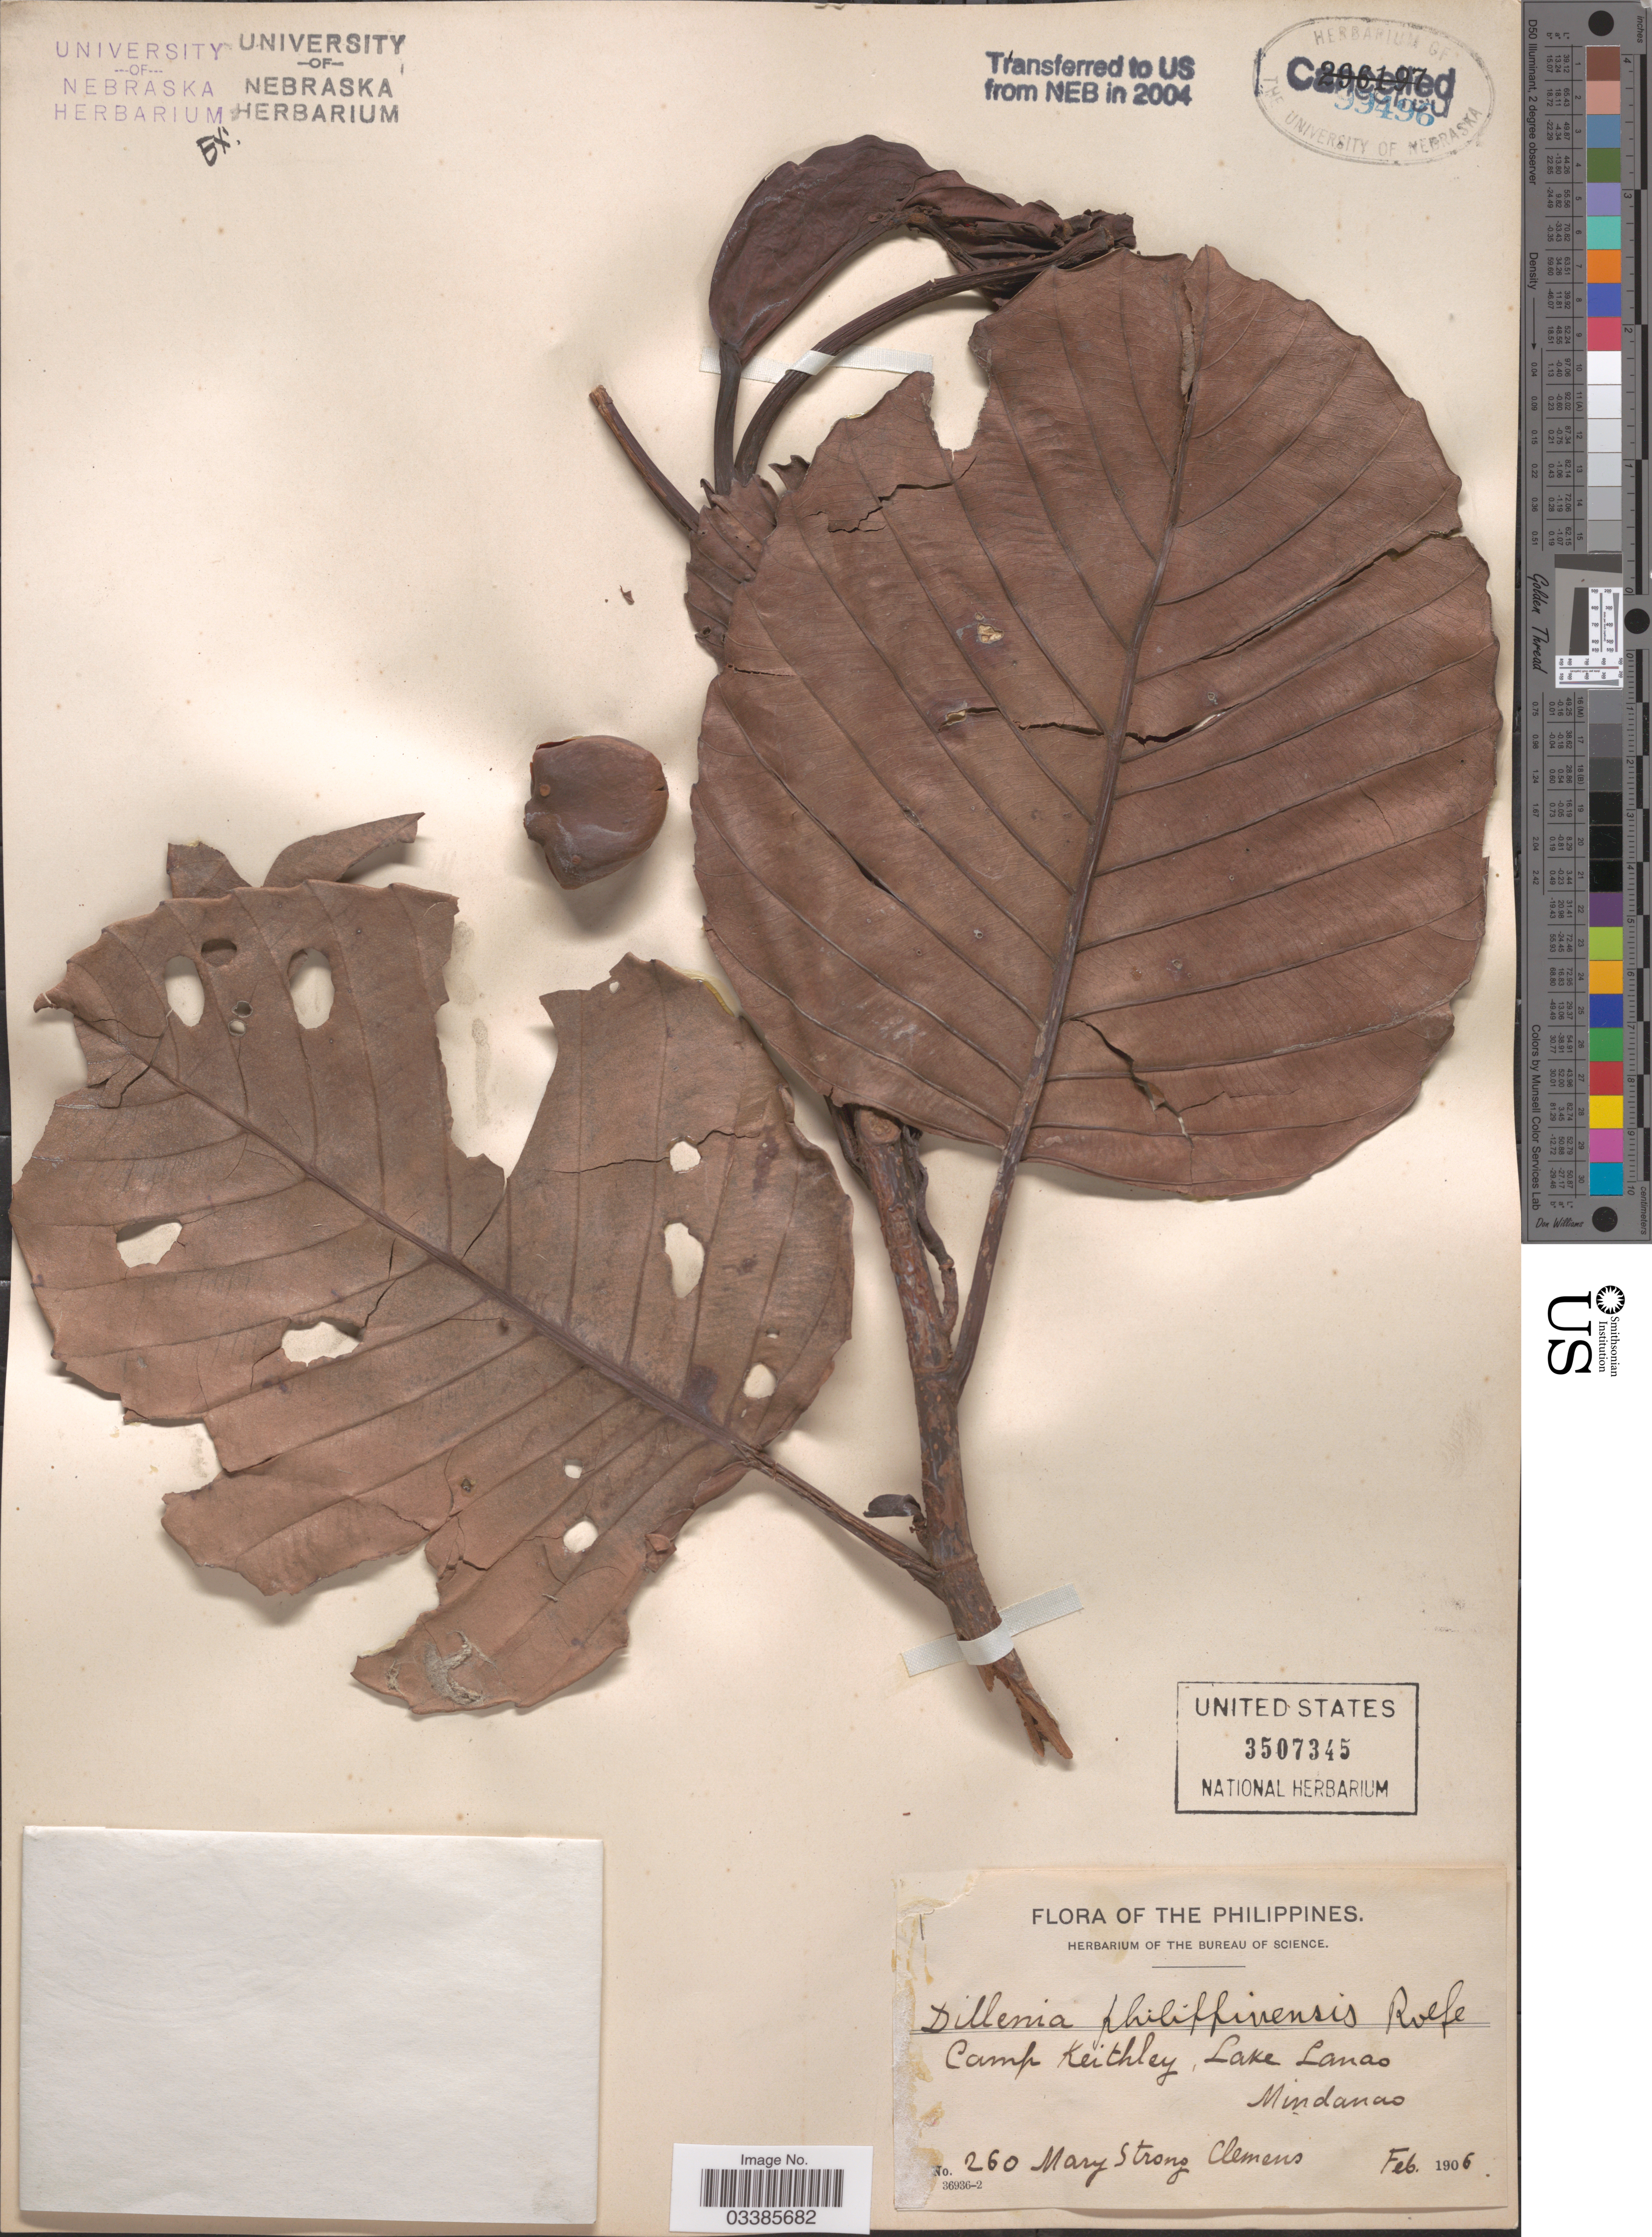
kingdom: Plantae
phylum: Tracheophyta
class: Magnoliopsida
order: Dilleniales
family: Dilleniaceae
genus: Dillenia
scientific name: Dillenia philippinensis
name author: Rolfe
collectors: M. S. Clemens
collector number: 260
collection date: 1906-02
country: Philippines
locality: Camp Keithley, Lake Lanao. Mindanao.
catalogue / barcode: US 3507345